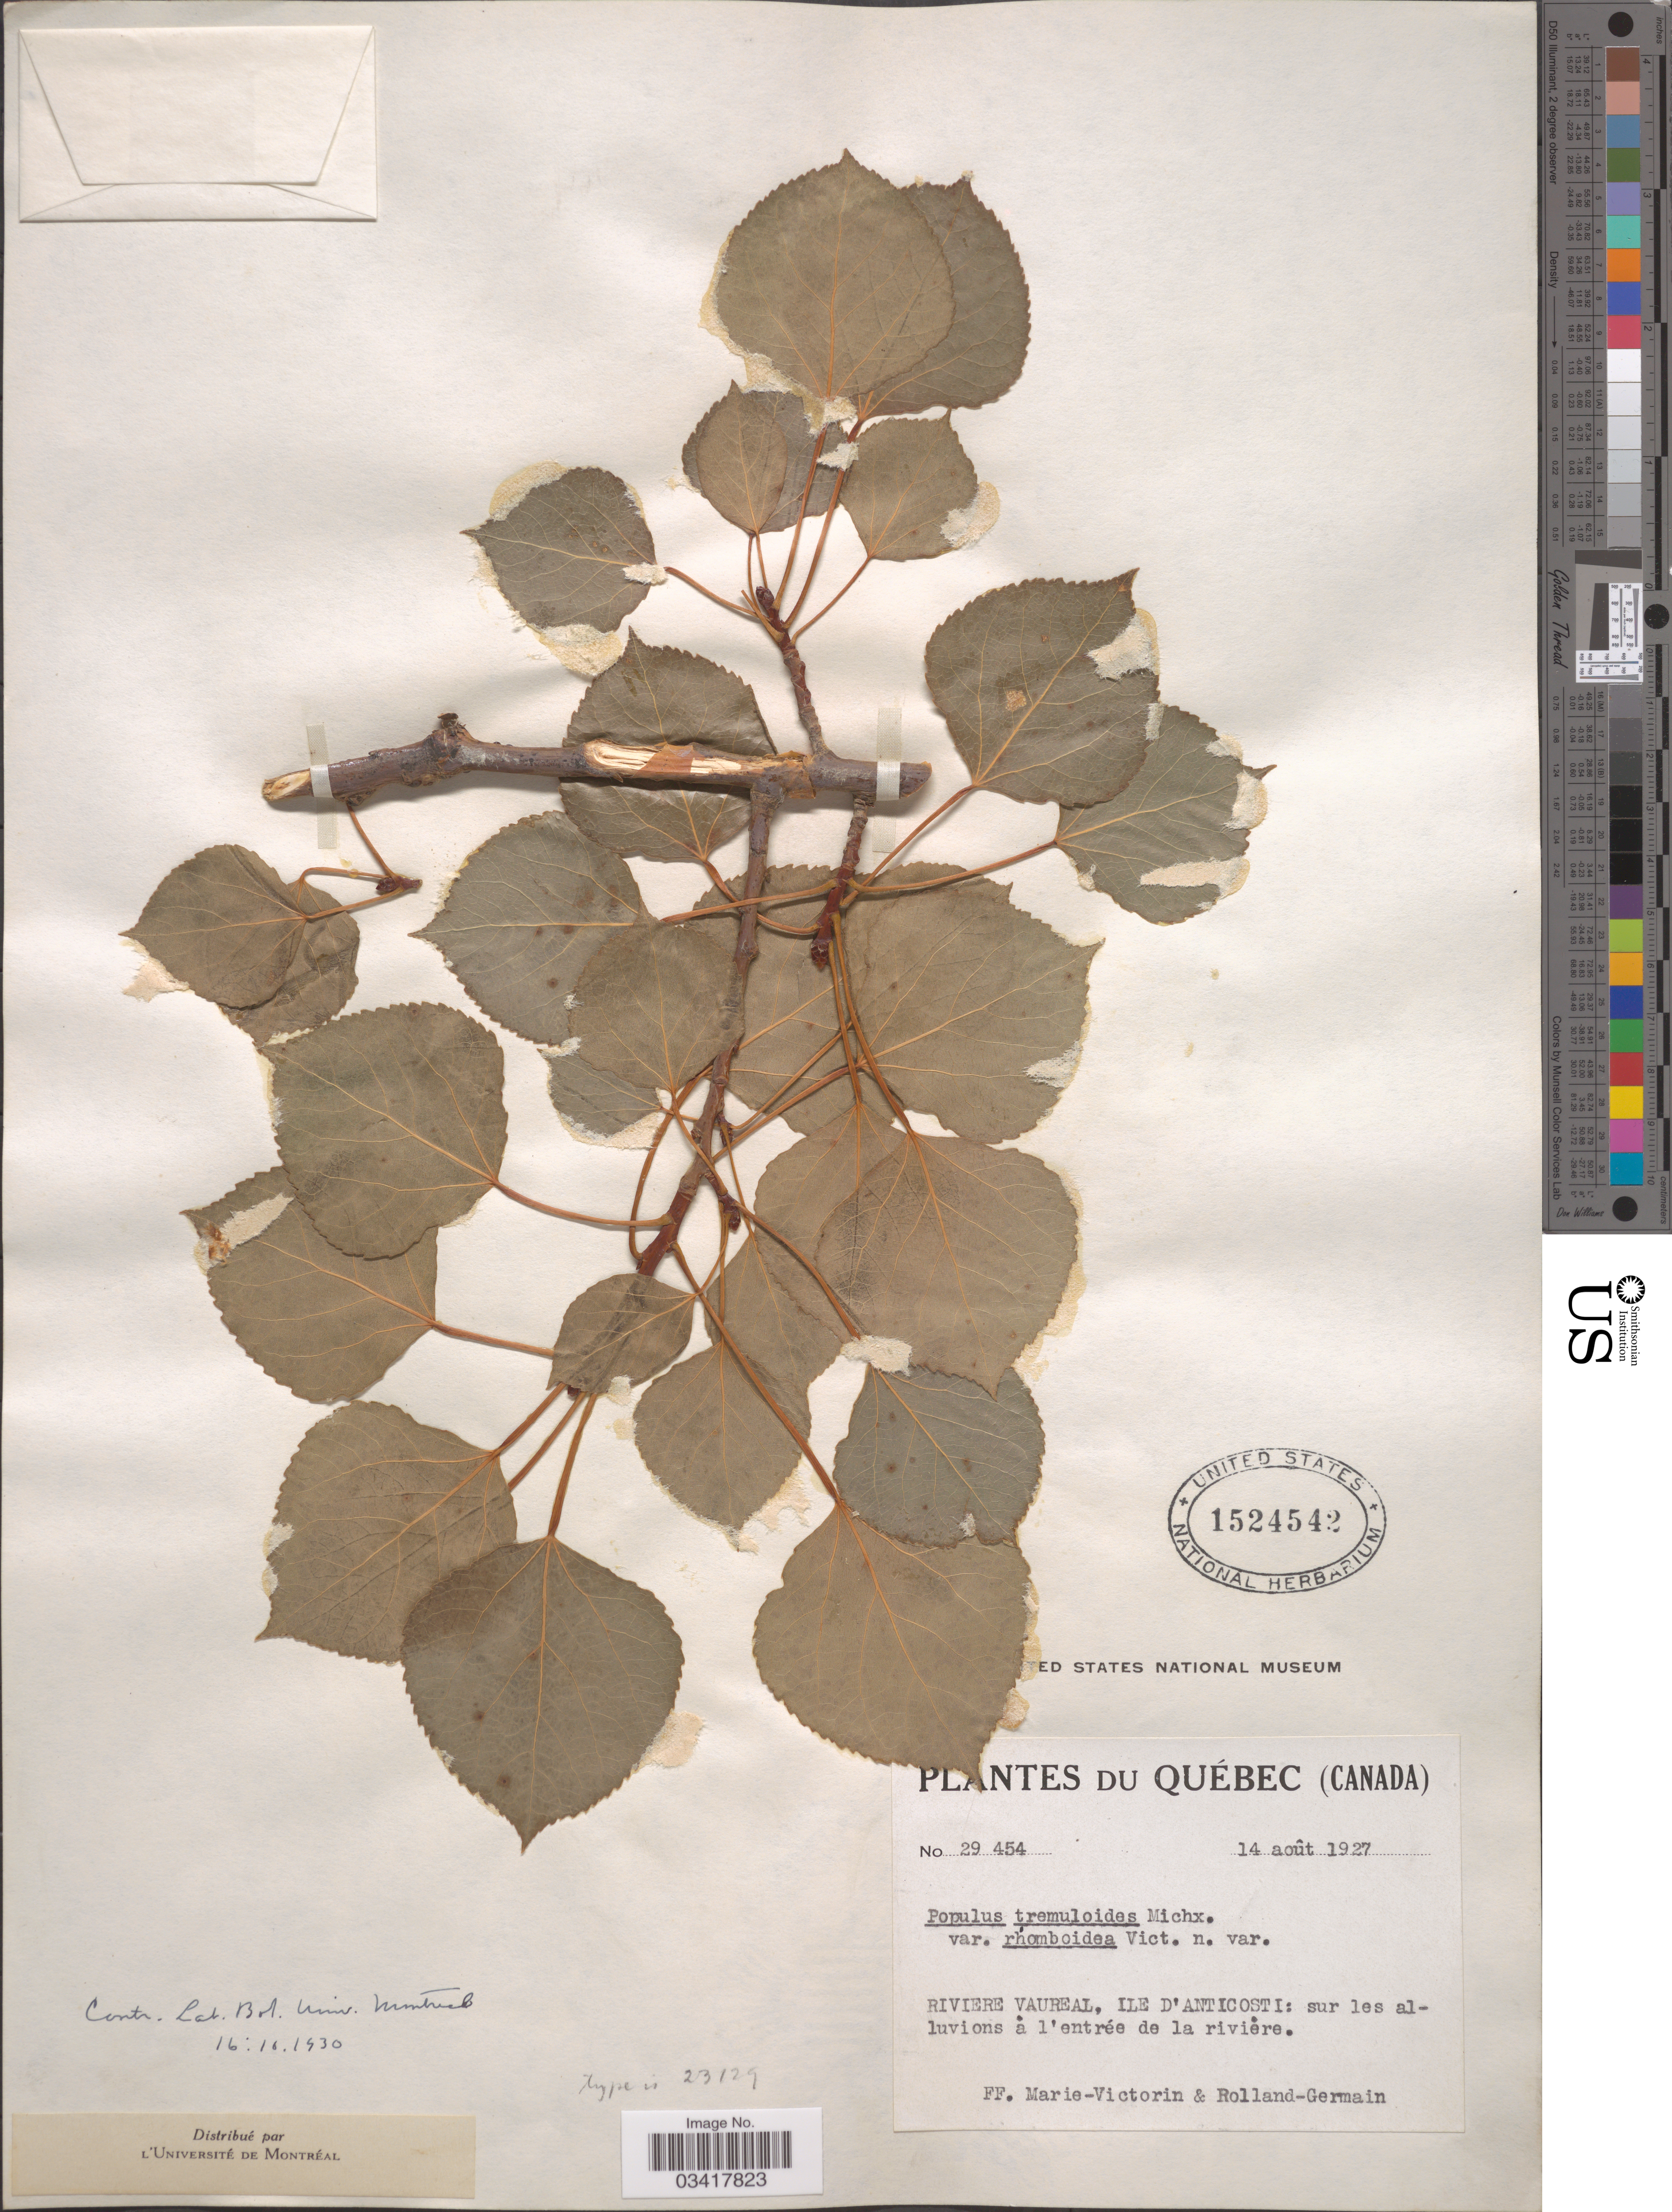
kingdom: Plantae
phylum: Tracheophyta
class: Magnoliopsida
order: Malpighiales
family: Salicaceae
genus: Populus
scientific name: Populus tremuloides var. rhomboidea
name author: Vict.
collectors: F. Marie-Victorin & Rolland-Germain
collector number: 29454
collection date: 1927-08-14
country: Canada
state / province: Quebec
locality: Riviere Vaureal, Ile d'Anticosti: sur les alluvions à l'entrée de la rivière.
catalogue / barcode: US 1524542